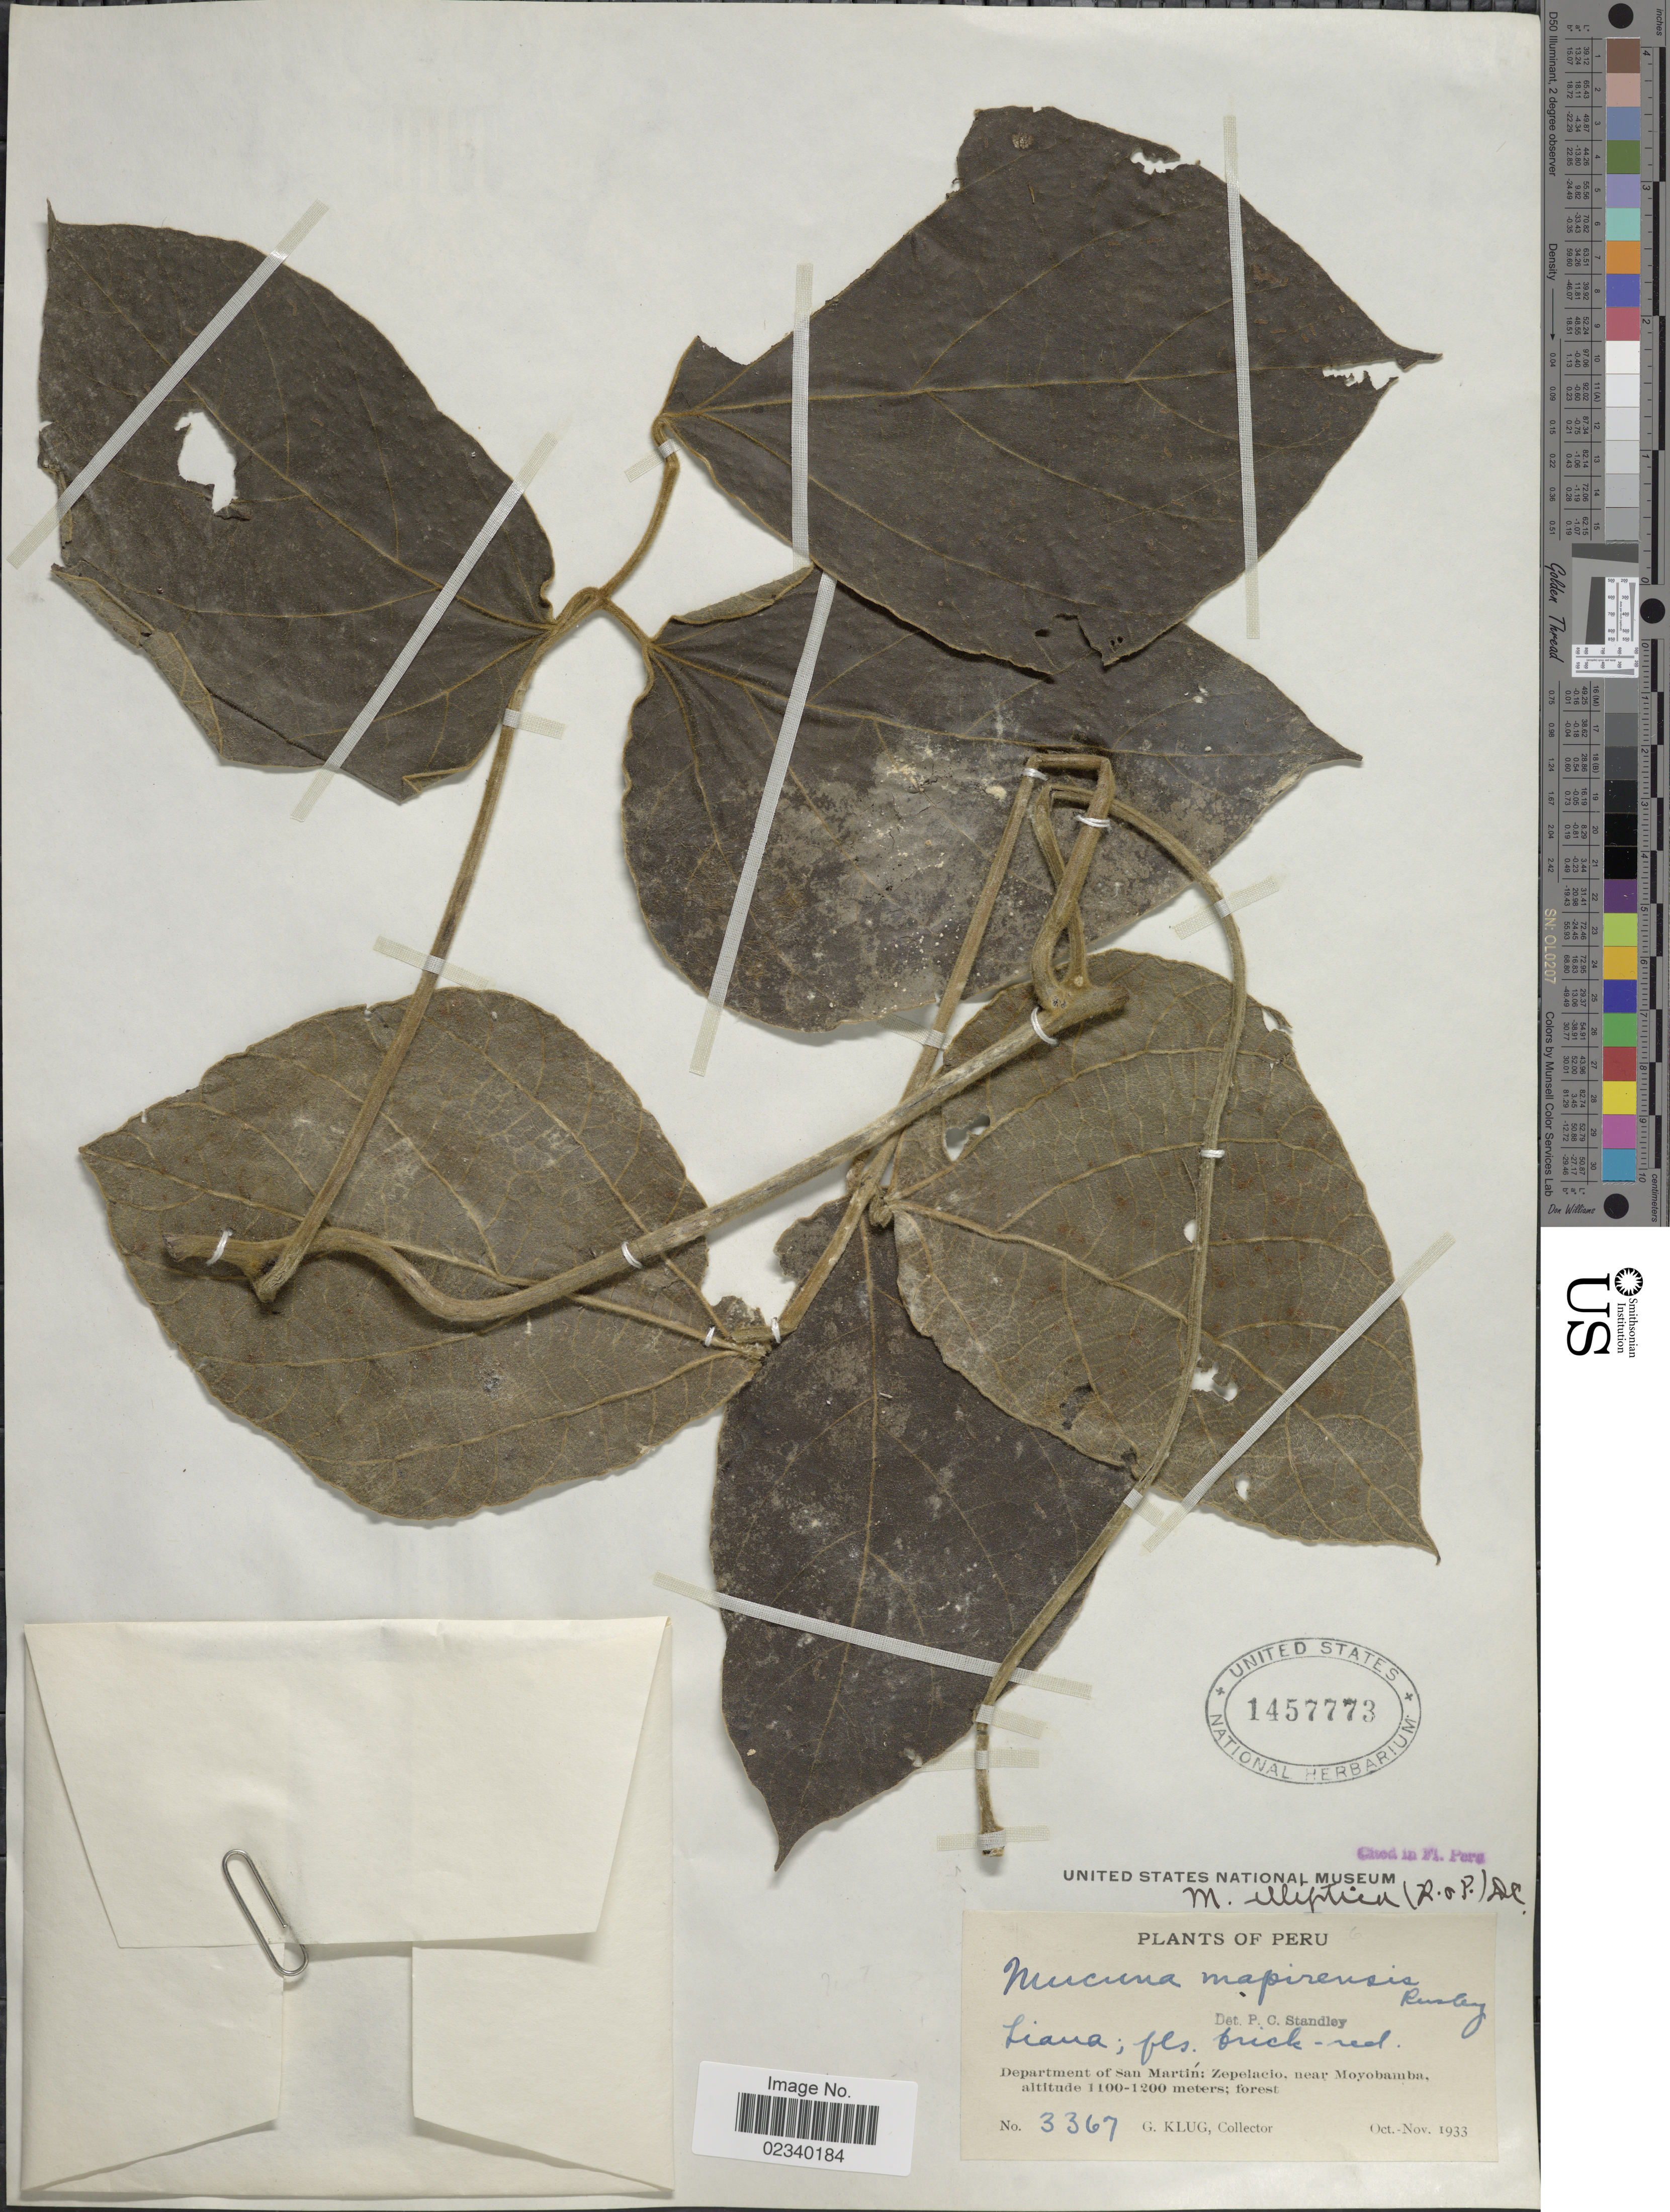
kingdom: Plantae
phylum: Tracheophyta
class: Magnoliopsida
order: Fabales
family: Fabaceae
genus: Mucuna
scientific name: Mucuna elliptica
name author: DC.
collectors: G. Klug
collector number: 3367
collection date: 1933-10/1933-11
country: Peru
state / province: San Martín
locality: Department of San Martin: Zepelacio, near Moyobamba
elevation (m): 1100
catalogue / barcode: US 1457773